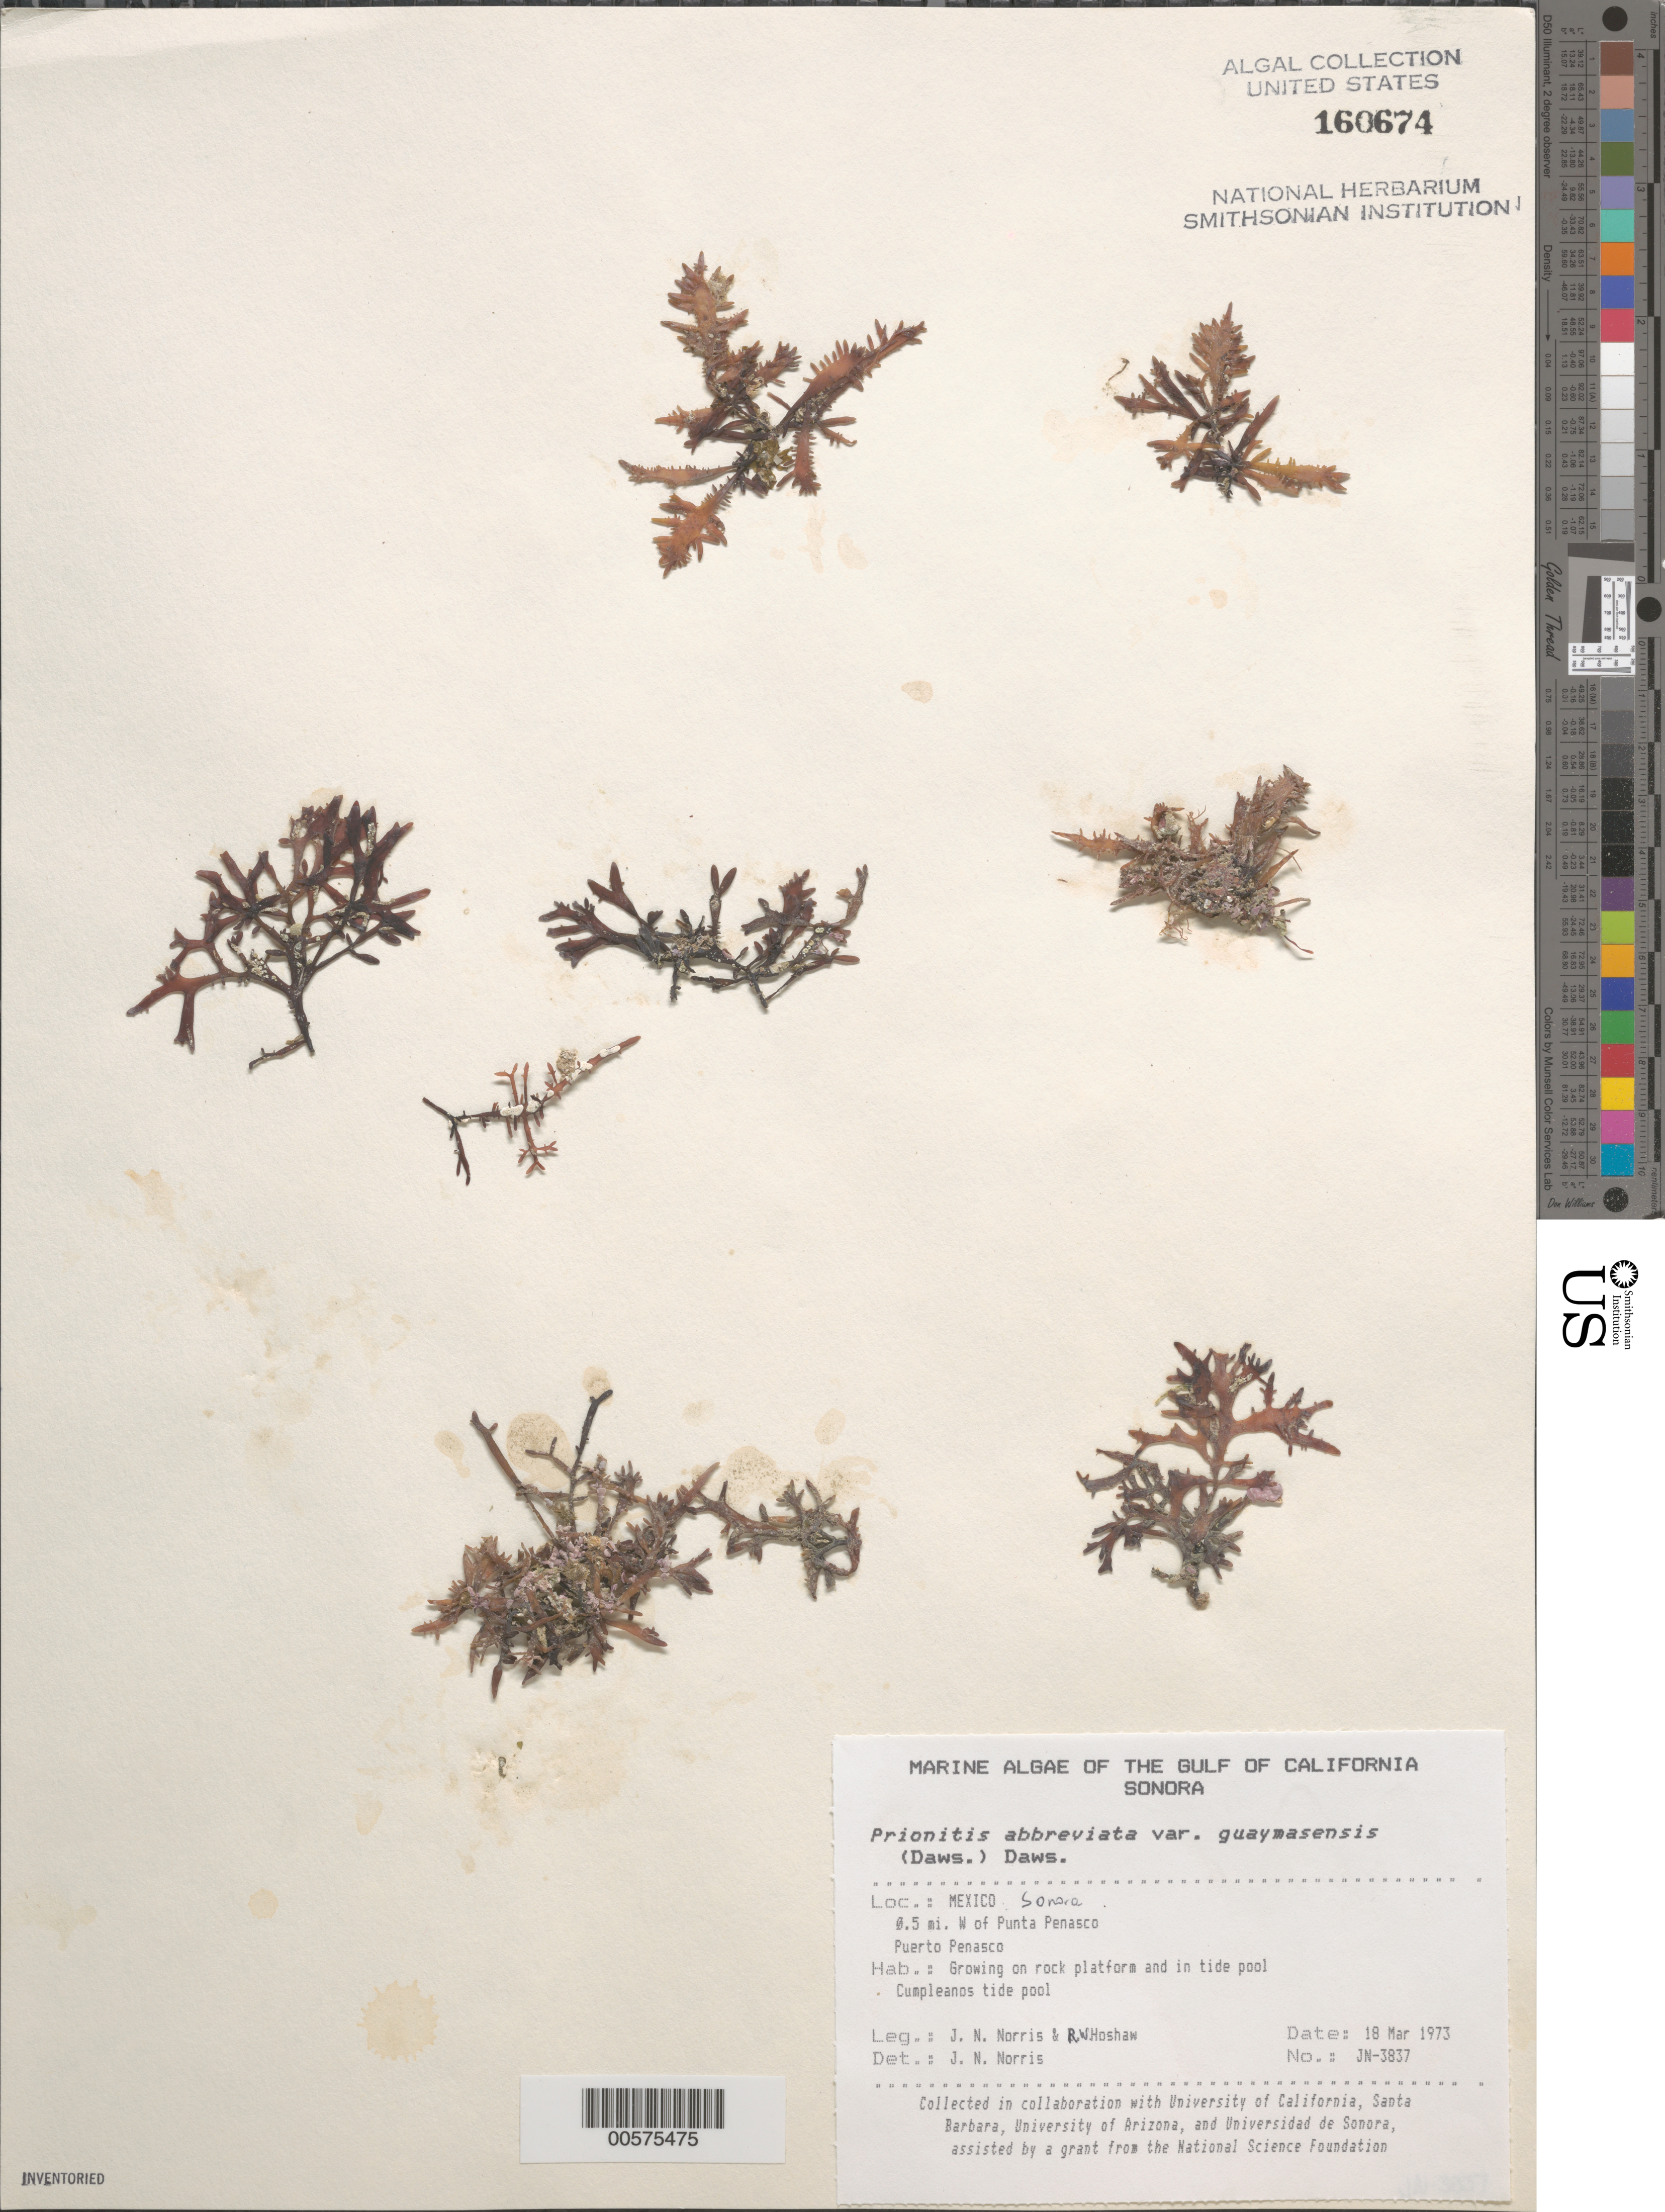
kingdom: Plantae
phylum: Rhodophyta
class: Florideophyceae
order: Cryptonemiales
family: Cryptonemiaceae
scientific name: Prionitis abbreviata var. guaymasensis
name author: (E.Y. Dawson) E.Y. Dawson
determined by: Norris, James N.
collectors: J. N. Norris & R. Hoshaw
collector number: JN-3837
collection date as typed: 18 Mar 1973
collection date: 1973-03-18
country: Mexico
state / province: Sonora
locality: Puerto Penasco, Cumpleanos Tide Pool, 0.5 mile west of Punta Penasco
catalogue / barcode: US 160674